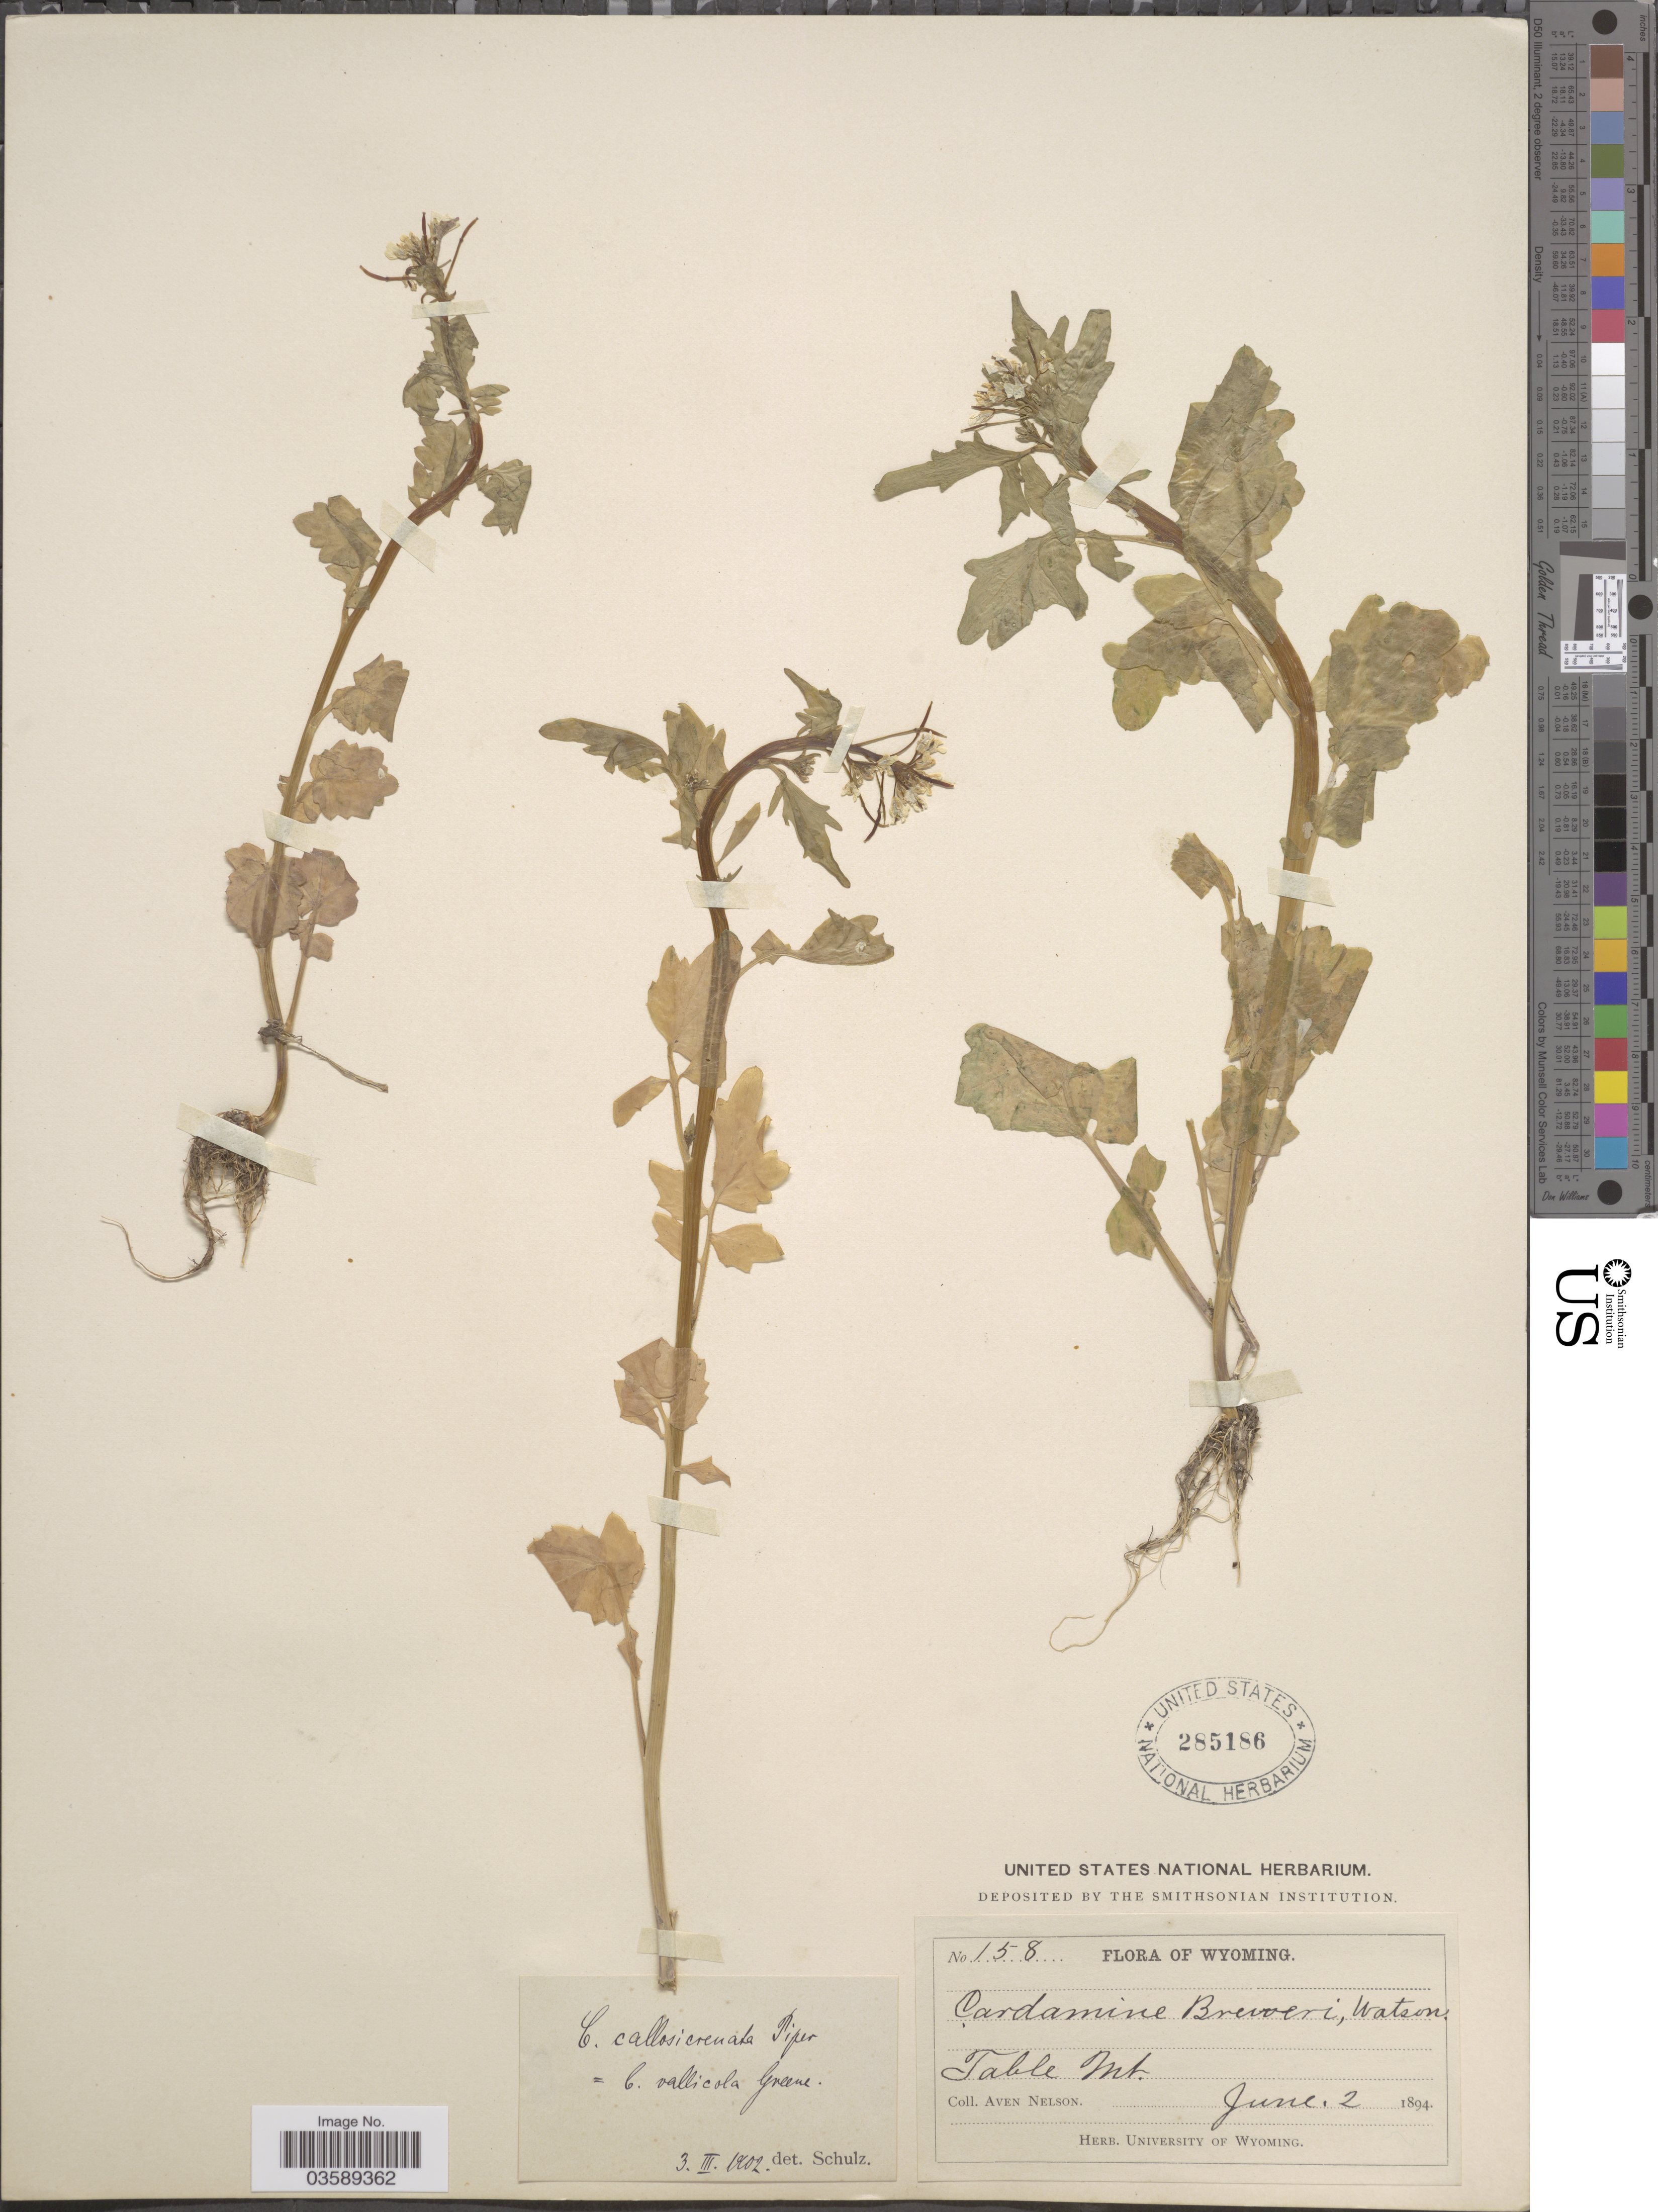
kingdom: Plantae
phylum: Tracheophyta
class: Magnoliopsida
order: Brassicales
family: Brassicaceae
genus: Cardamine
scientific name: Cardamine leibergii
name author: Holz.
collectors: A. Nelson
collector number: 158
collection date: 1894-06-02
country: United States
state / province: Wyoming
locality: Table Mt.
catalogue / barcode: US 285186